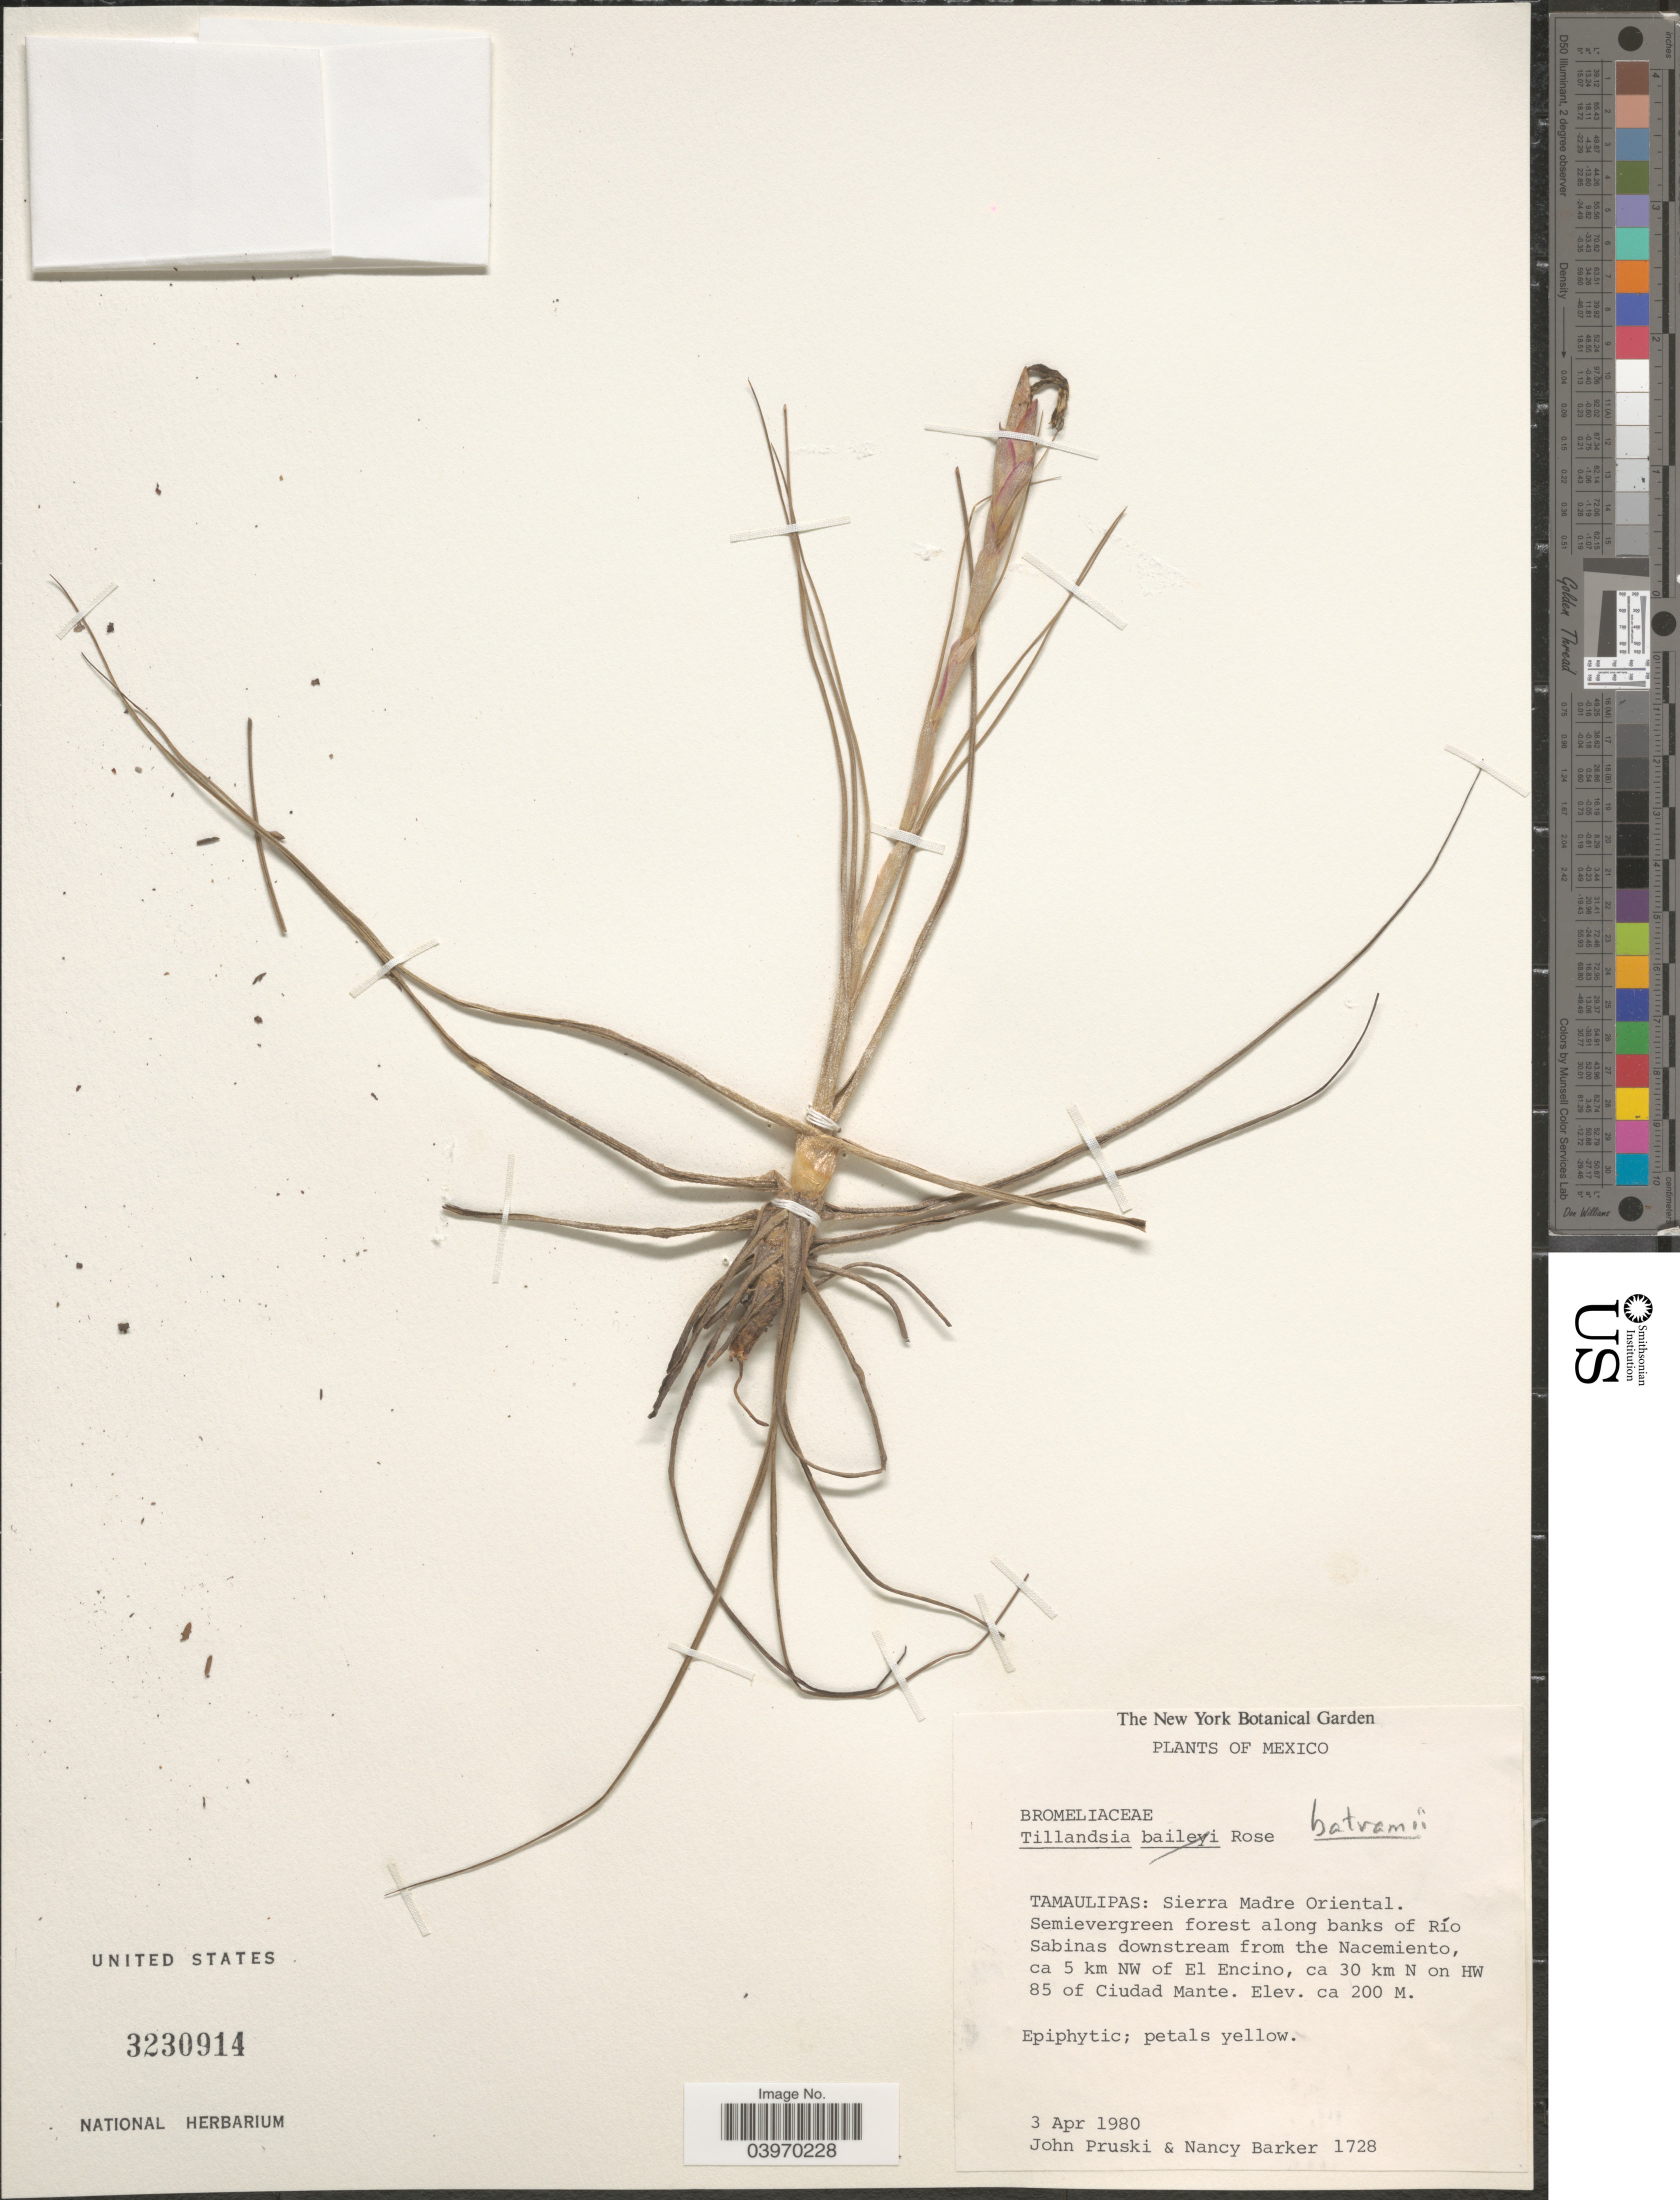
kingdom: Plantae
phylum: Tracheophyta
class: Liliopsida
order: Poales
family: Bromeliaceae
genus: Tillandsia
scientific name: Tillandsia bartramii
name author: Elliott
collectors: J. F. Pruski & N. P. Barker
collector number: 1728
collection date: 1980-04-03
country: Mexico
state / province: Tamaulipas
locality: Sierra Madre Oriental. Forest along banks of Río Sabinas downstream from Nacemiento, ca 5 km NW of El Encino, ca 30 km N on HW 85 of Ciudad Mante.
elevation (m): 200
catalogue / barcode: US 3230914